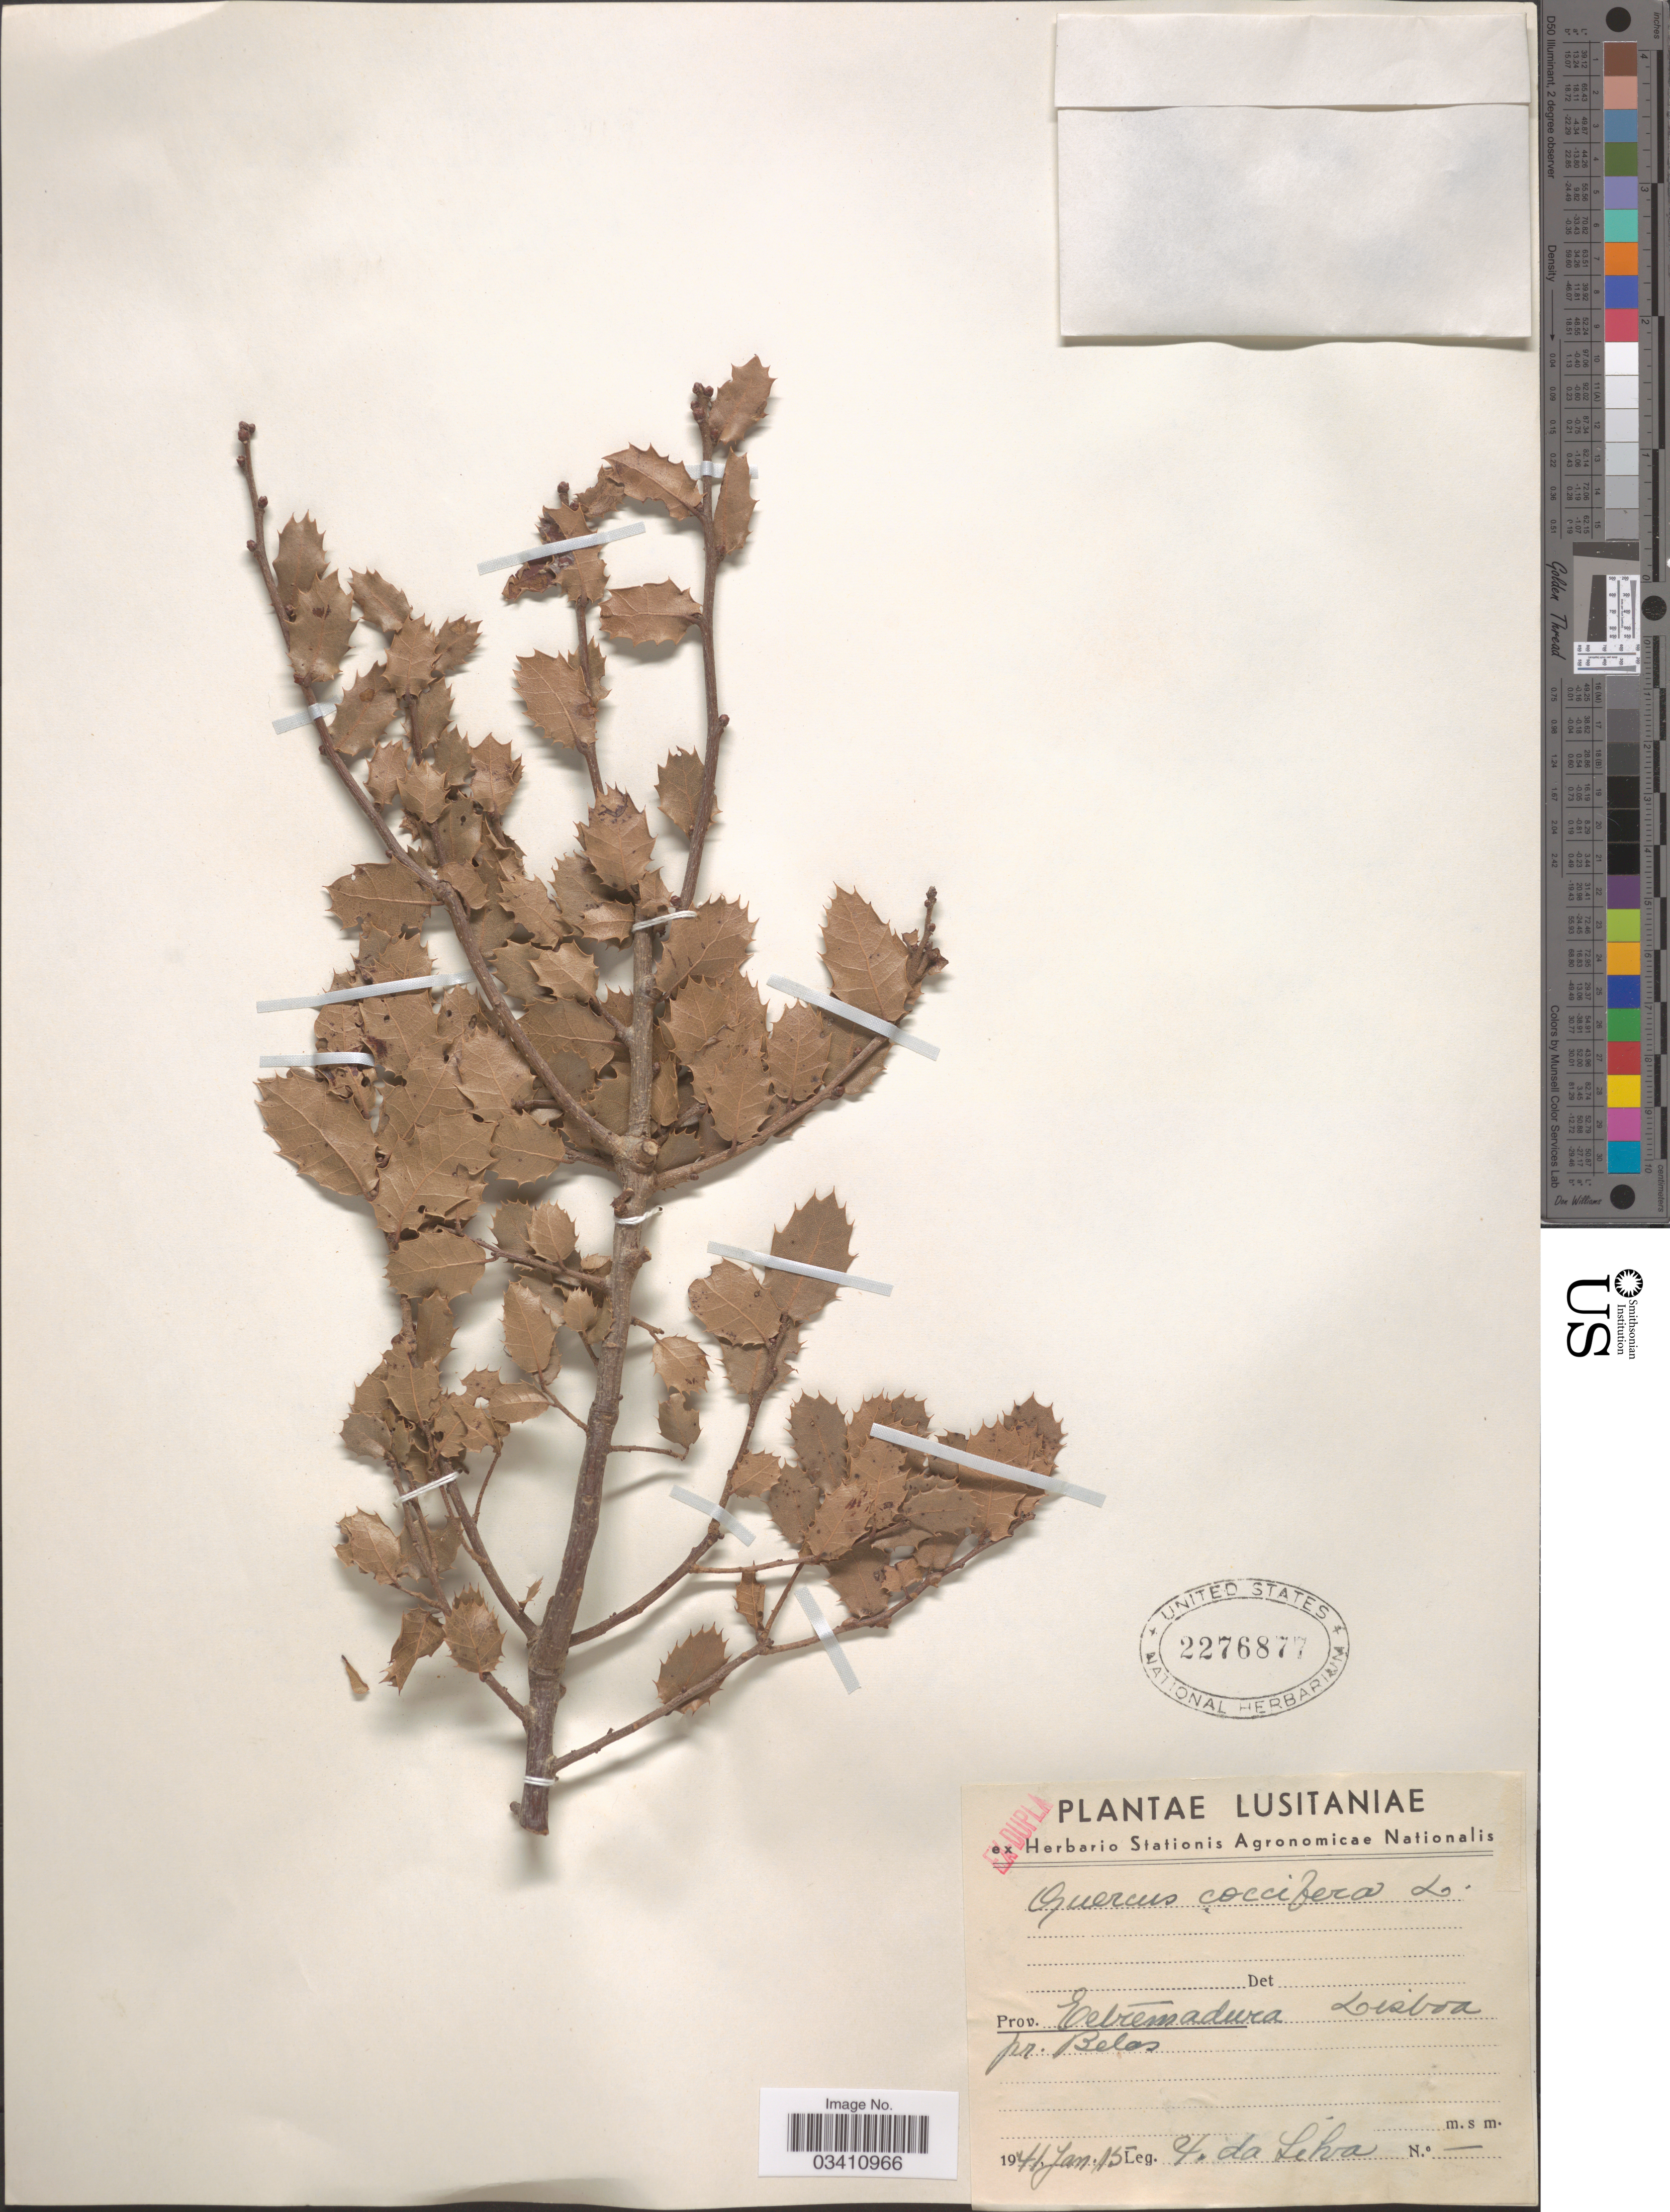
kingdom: Plantae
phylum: Tracheophyta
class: Magnoliopsida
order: Fagales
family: Fagaceae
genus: Quercus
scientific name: Quercus coccifera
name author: L.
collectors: T. Da Silva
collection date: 1941-01-15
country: Portugal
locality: Lusitaniae. Prov. Estremadura. Lisboa pr. Belos.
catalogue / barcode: US 2276877